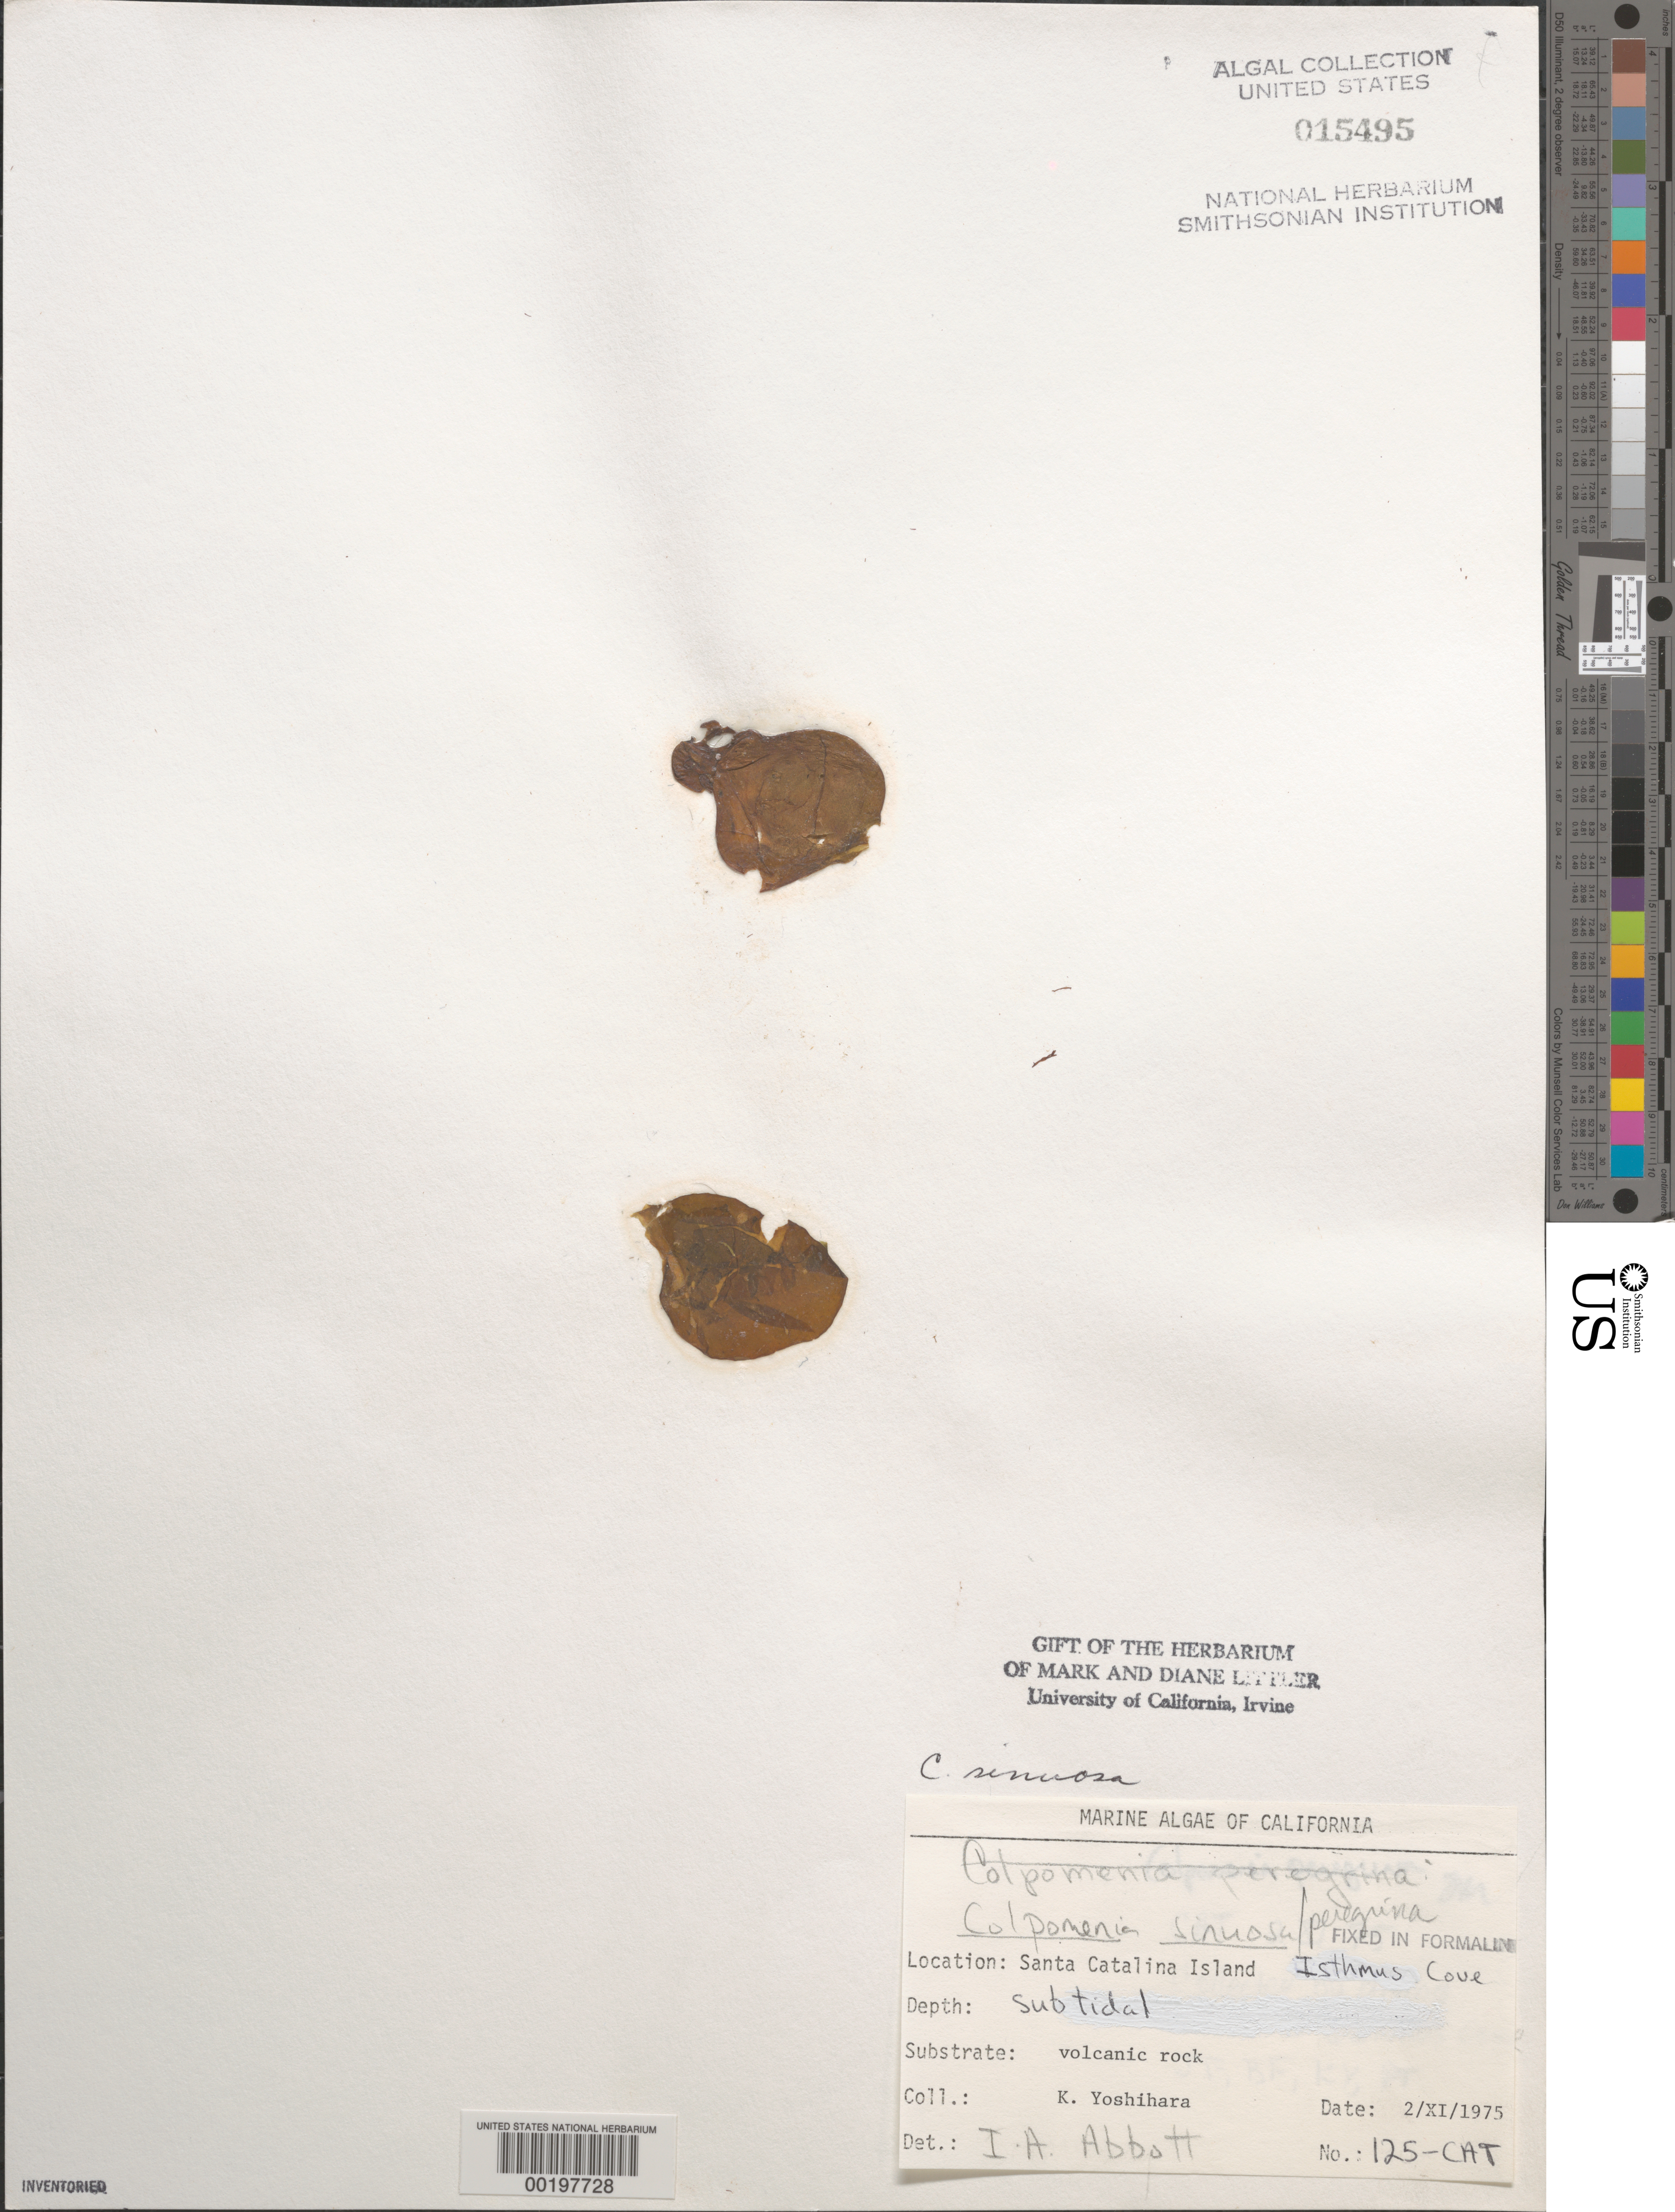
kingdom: Chromista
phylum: Ochrophyta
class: Phaeophyceae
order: Scytosiphonales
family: Scytosiphonaceae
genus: Colpomenia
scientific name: Colpomenia sinuosa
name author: (K. Mert. ex Roth) Derbes & Solier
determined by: Abbott, Isabella A.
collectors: K. Yoshihara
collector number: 125-cat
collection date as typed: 02 Nov 1975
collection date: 1975-11-02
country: United States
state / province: California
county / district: Los Angeles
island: Santa Catalina Island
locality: Isthmus Cove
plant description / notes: BLM-SOCALBIGHT Rocky Intertidal Survey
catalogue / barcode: US 15495